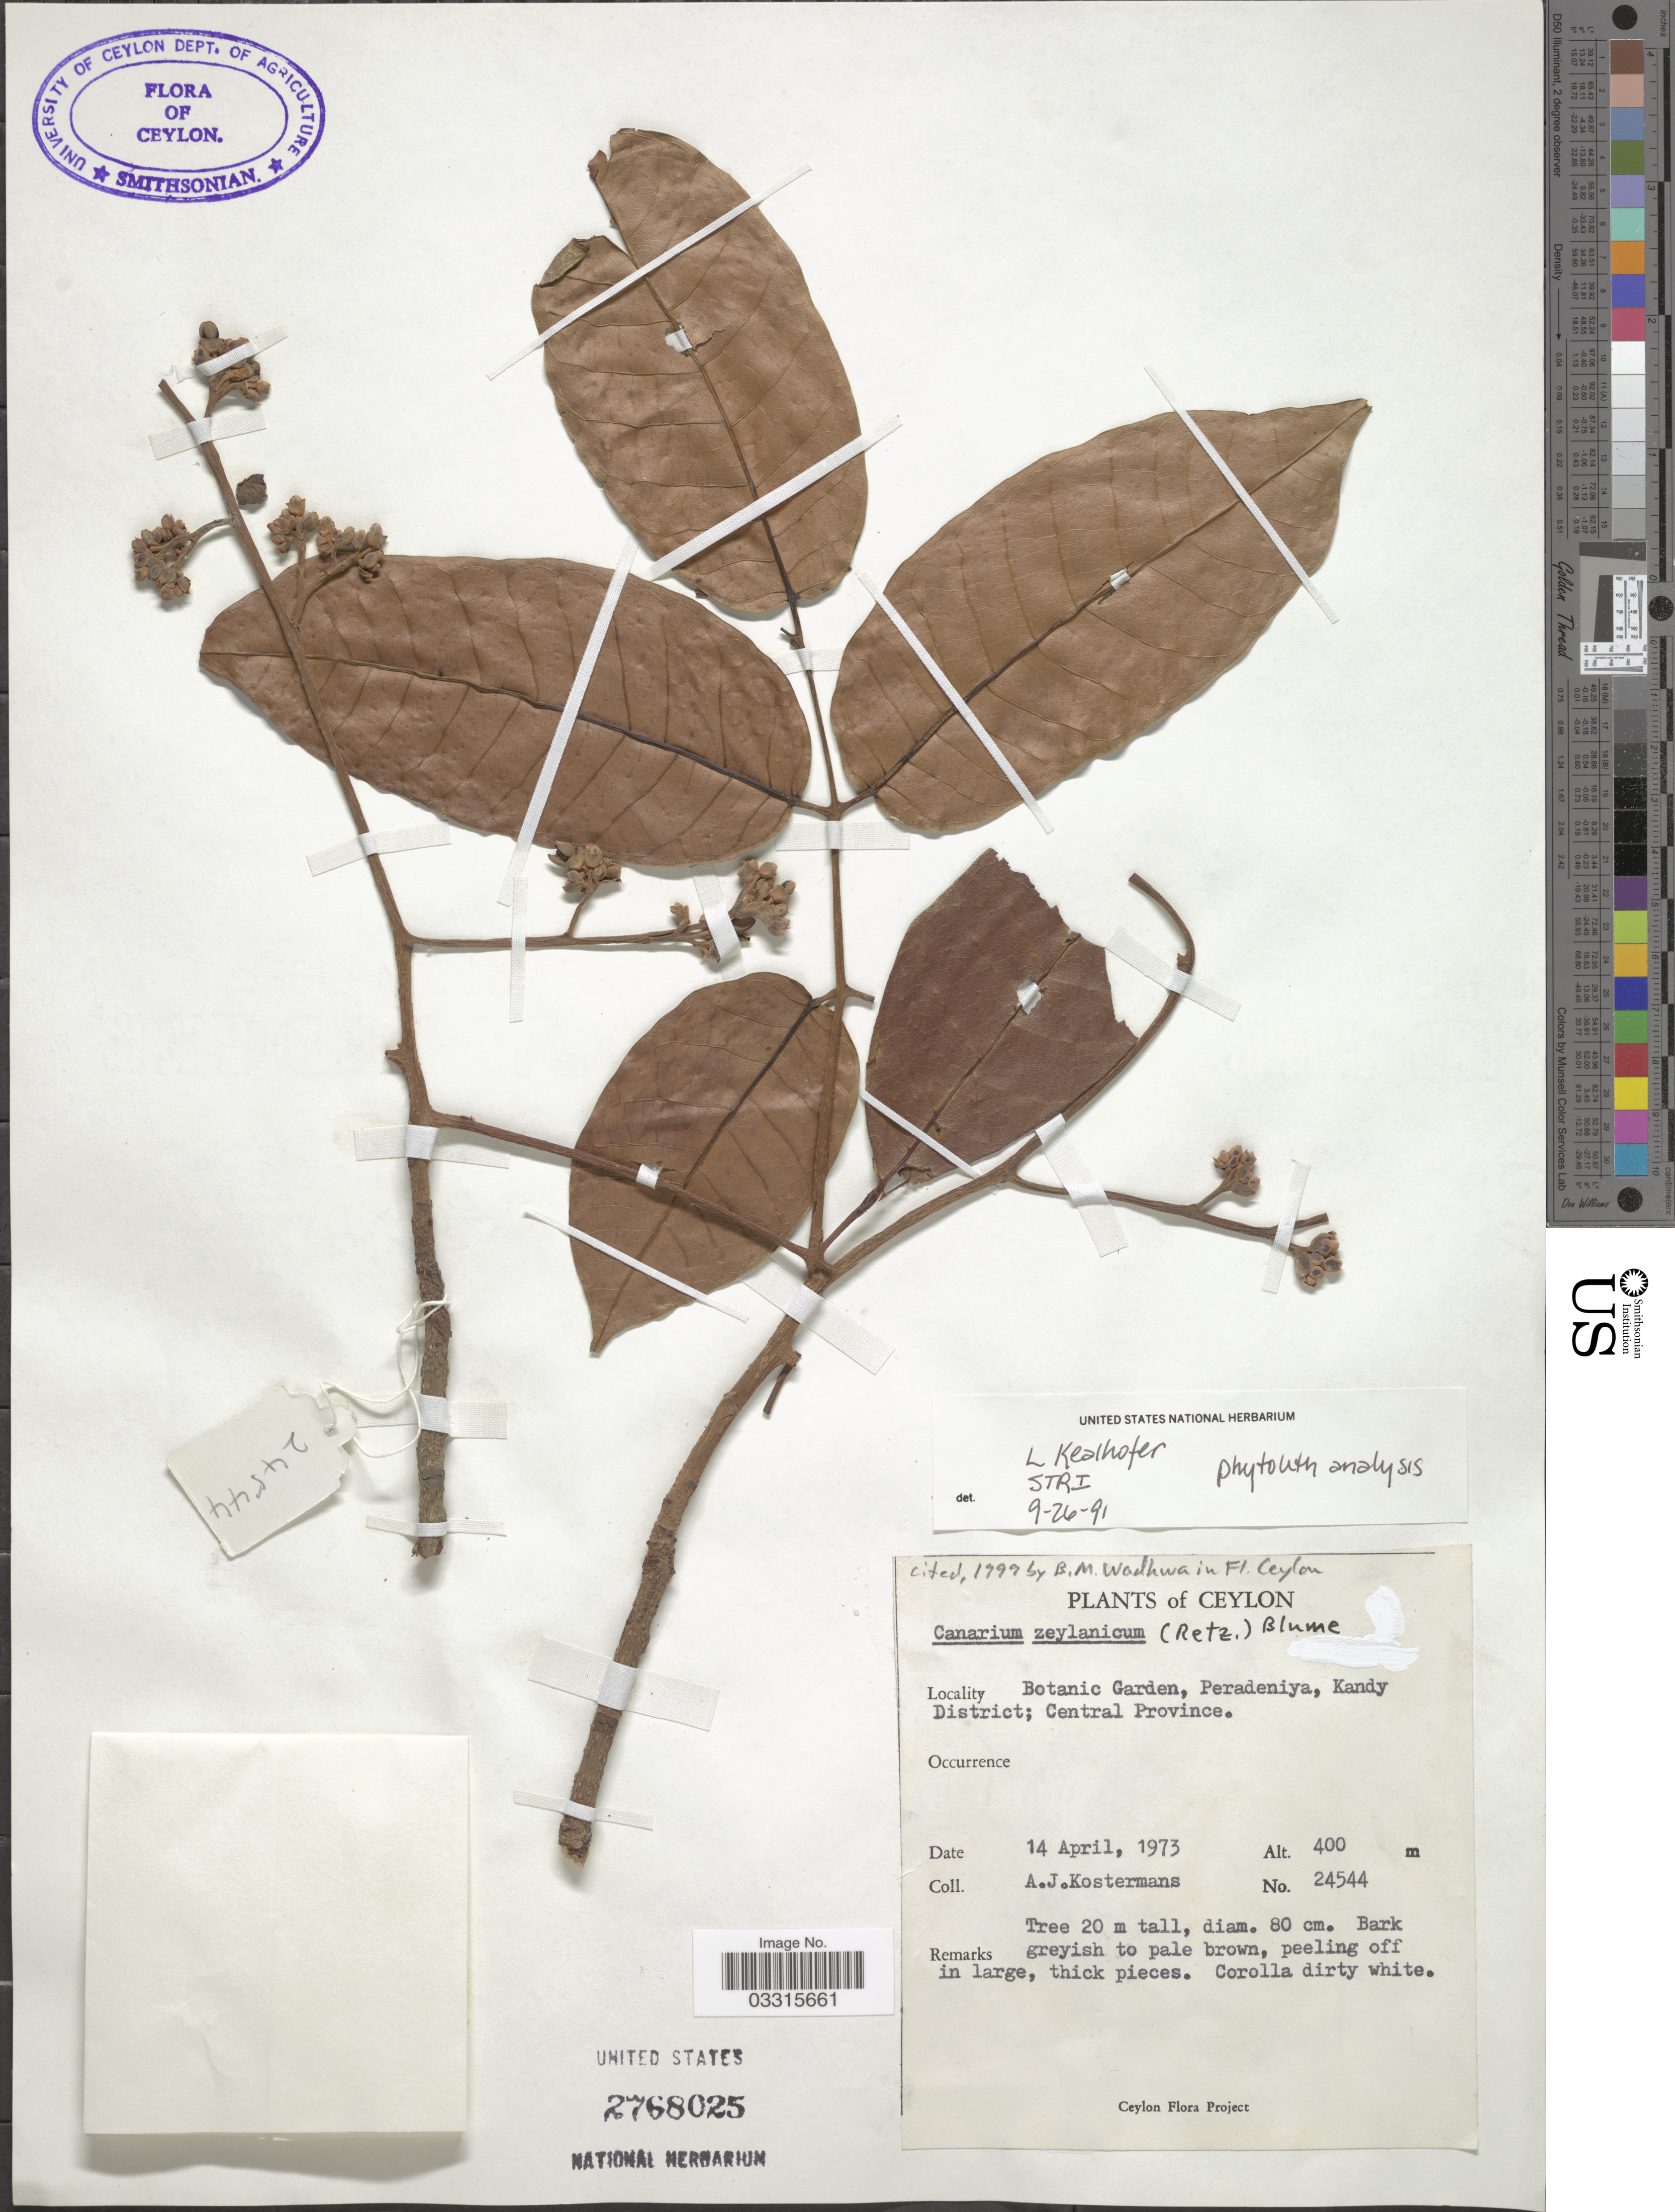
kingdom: Plantae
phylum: Tracheophyta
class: Magnoliopsida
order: Sapindales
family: Burseraceae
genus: Canarium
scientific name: Canarium zeylanicum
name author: (Retz.) Blume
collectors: A. J. G. Kostermans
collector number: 24544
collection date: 1973-04-14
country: Sri Lanka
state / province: Central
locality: Ceylon. Botanic Garden, Peradeniya, Kandy District.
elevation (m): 400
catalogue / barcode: US 2768025